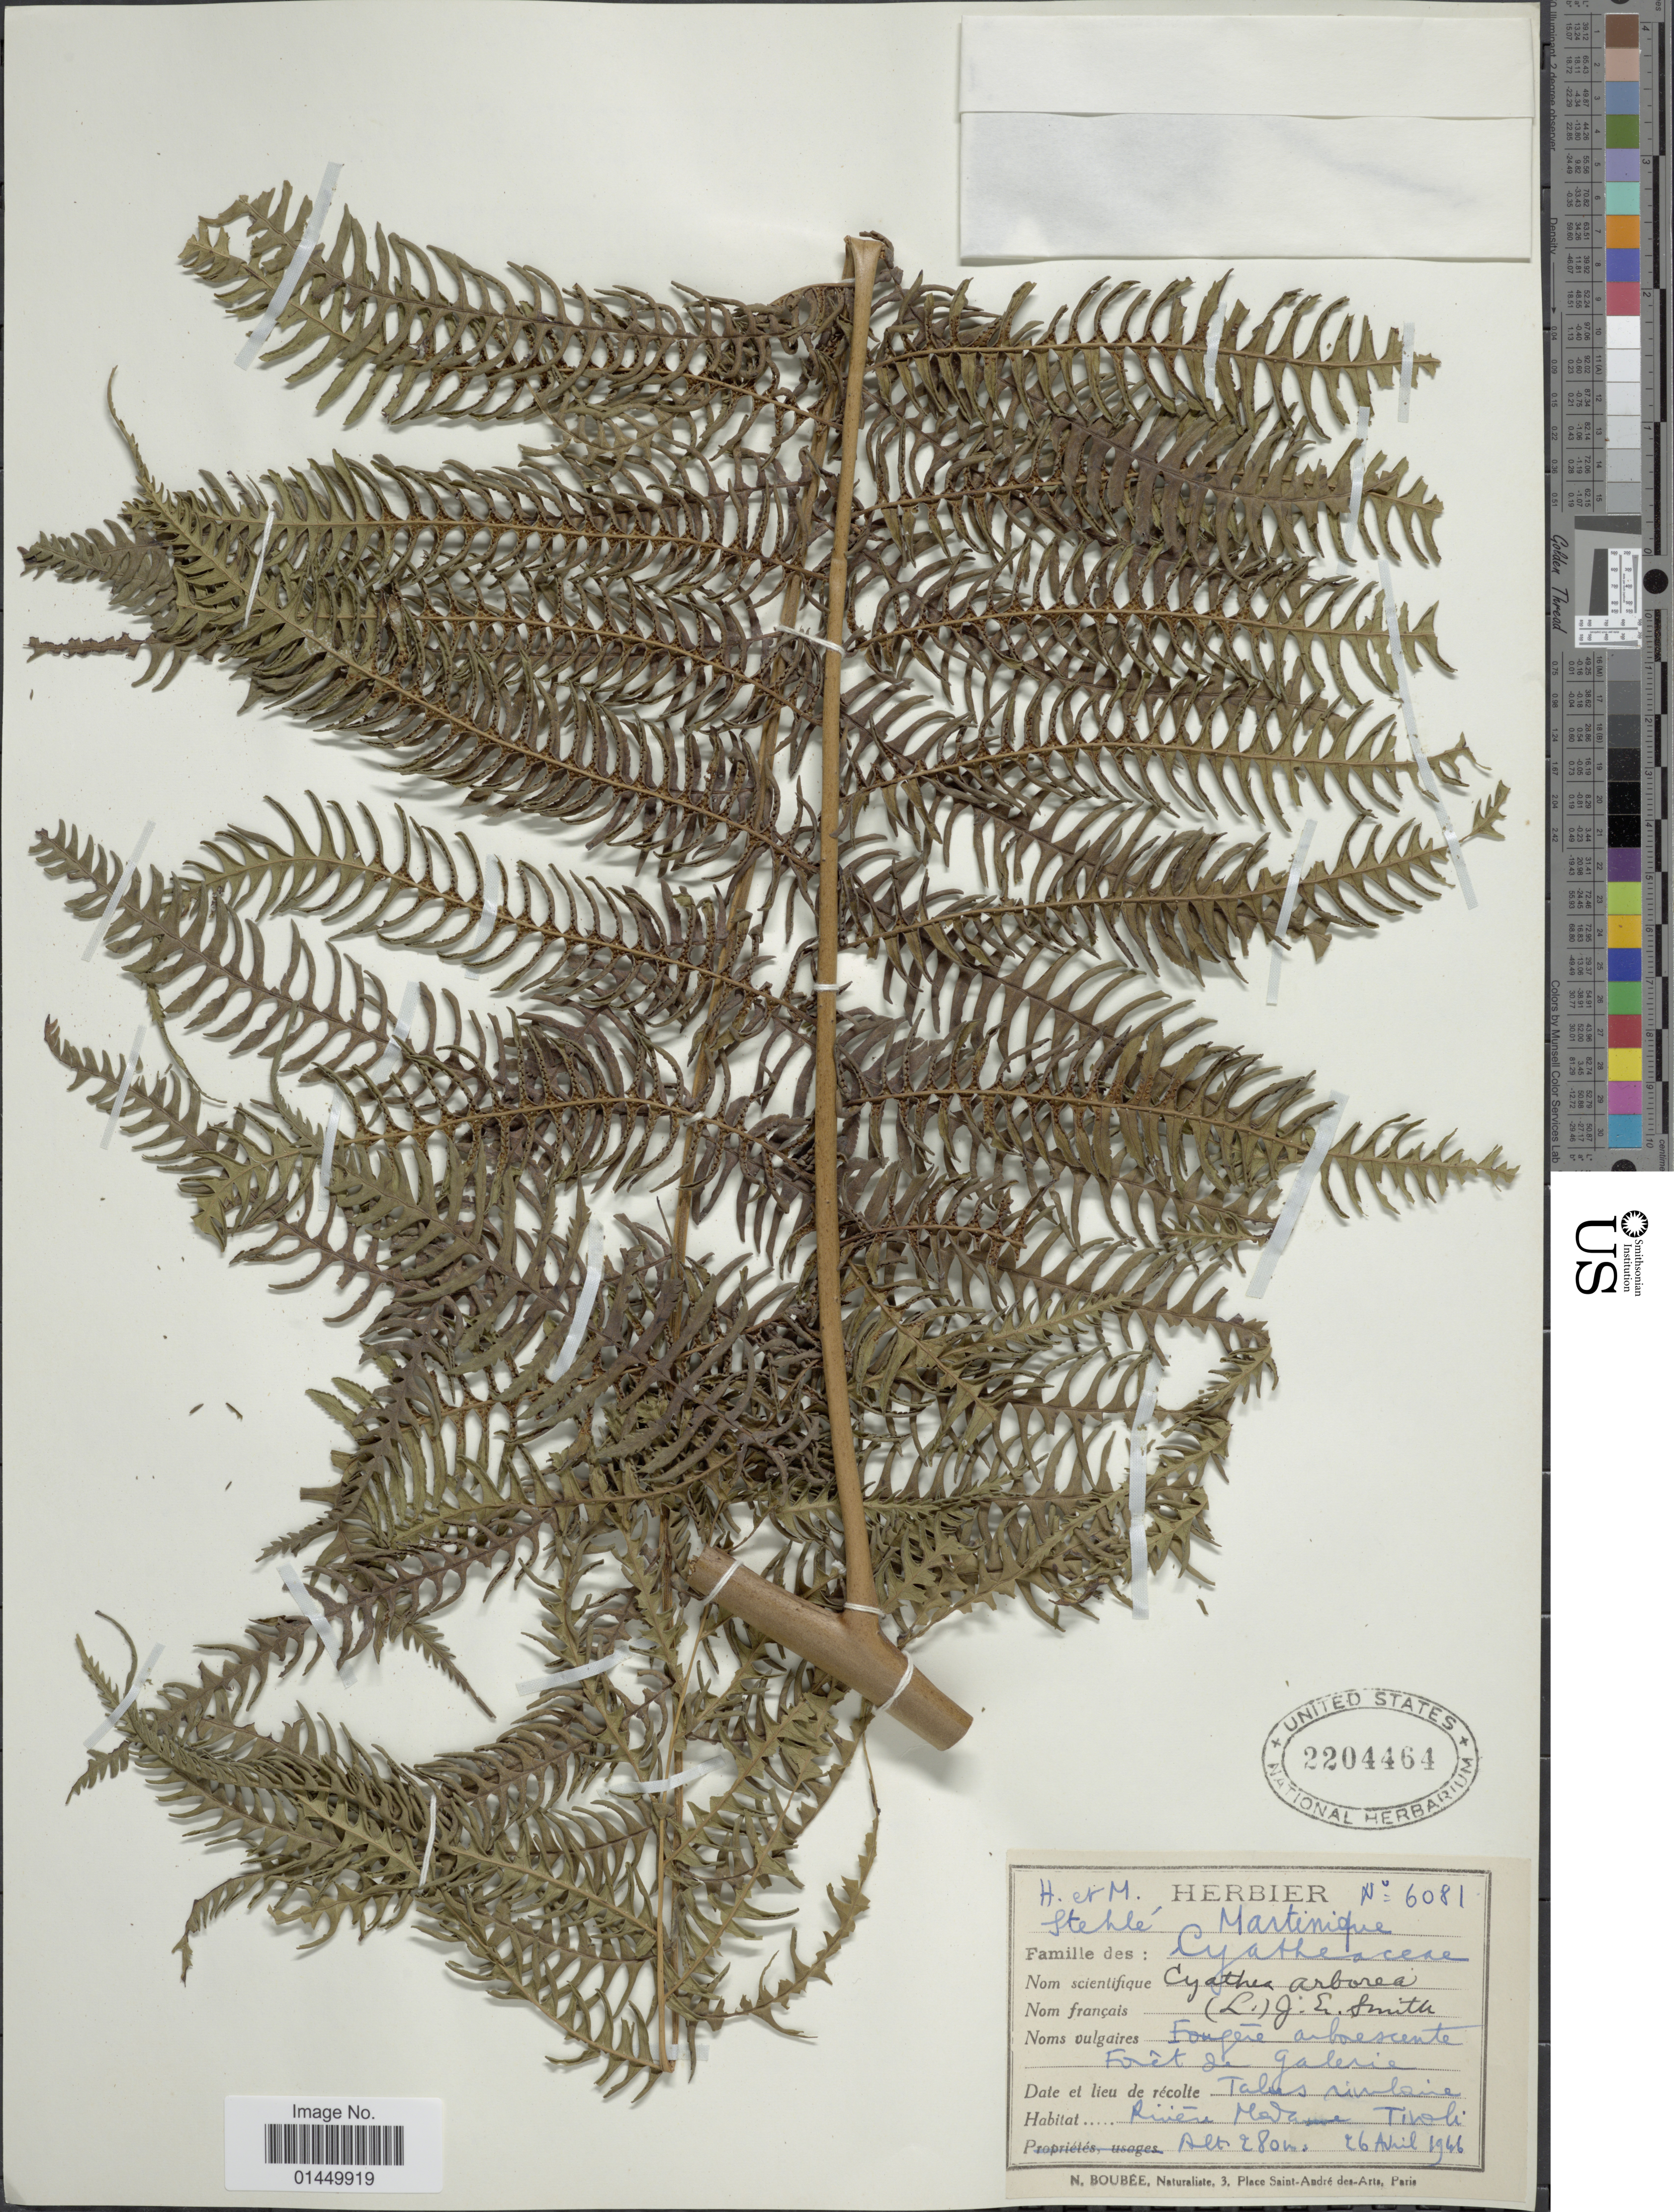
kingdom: Plantae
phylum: Tracheophyta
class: Polypodiopsida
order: Cyatheales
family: Cyatheaceae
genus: Cyathea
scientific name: Cyathea arborea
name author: (L.) Sm.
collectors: H. Stehlé & M. Stehlé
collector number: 6018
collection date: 1966-04-26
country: Martinique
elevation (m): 280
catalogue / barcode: US 2204464